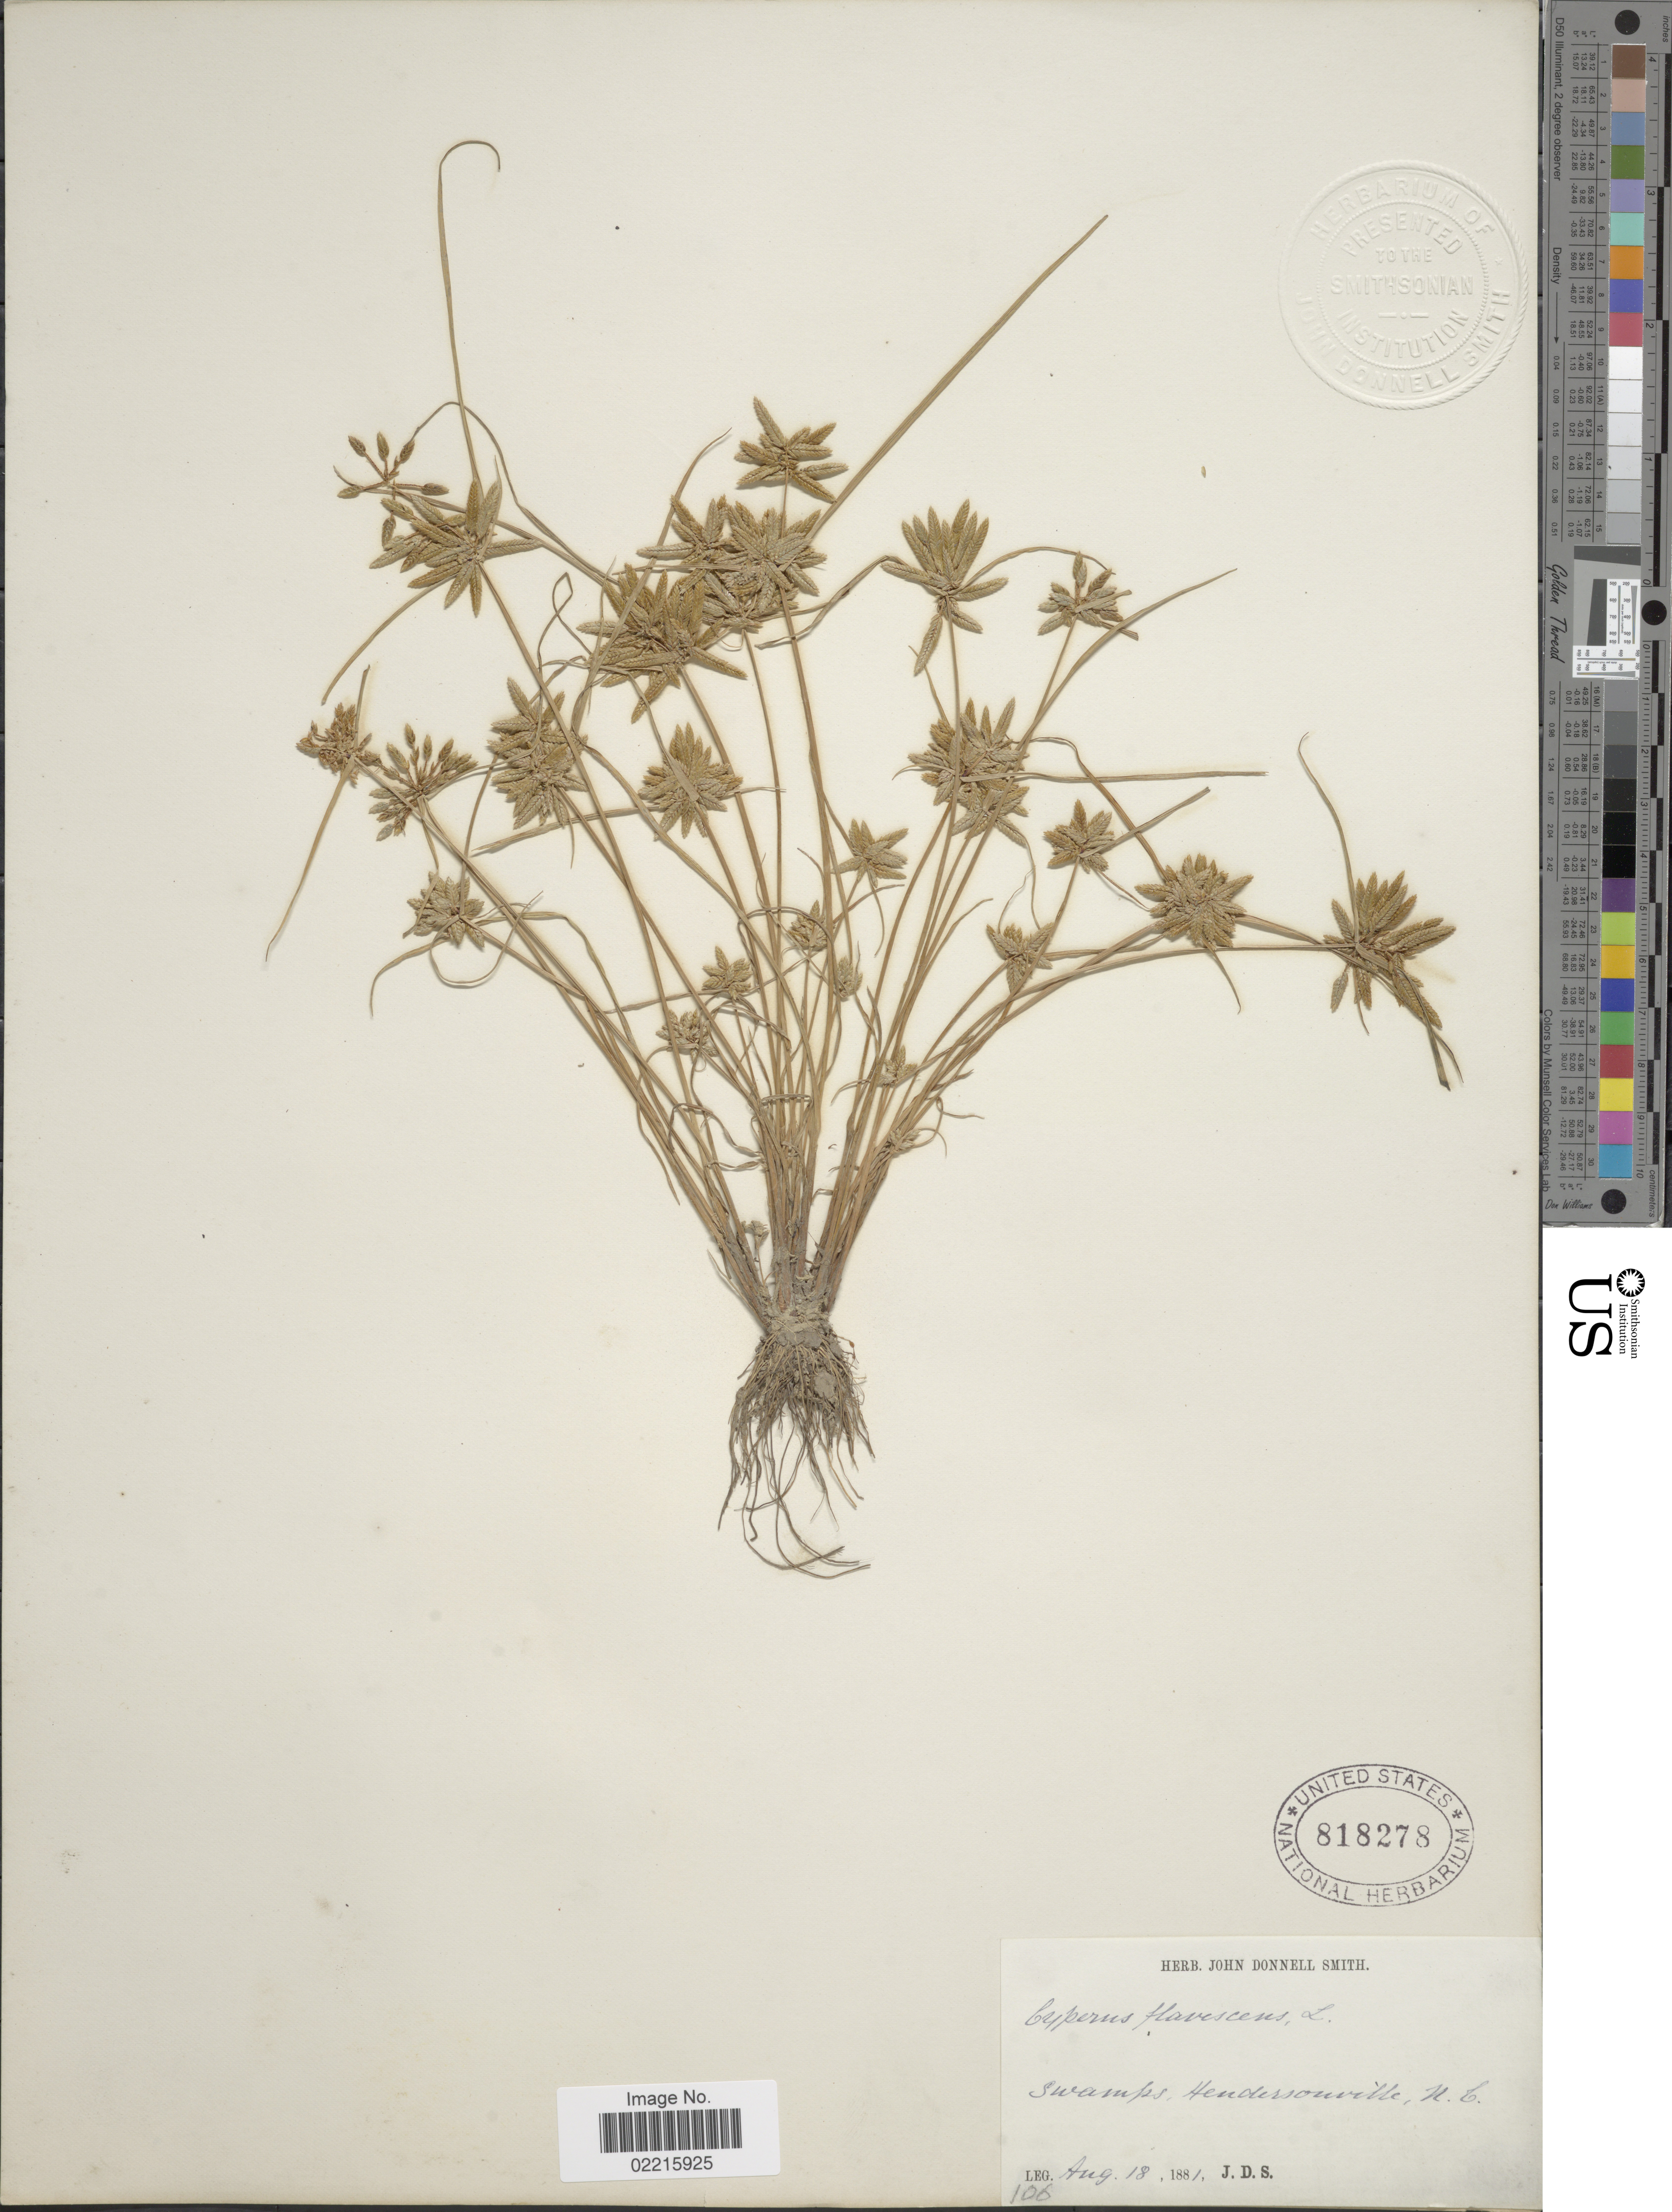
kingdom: Plantae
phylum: Tracheophyta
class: Liliopsida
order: Poales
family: Cyperaceae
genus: Cyperus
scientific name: Cyperus flavescens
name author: L.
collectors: J. Donnell Smith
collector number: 106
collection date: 1881-08-18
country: United States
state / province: North Carolina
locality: Swamps, Hendersonville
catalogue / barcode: US 818278